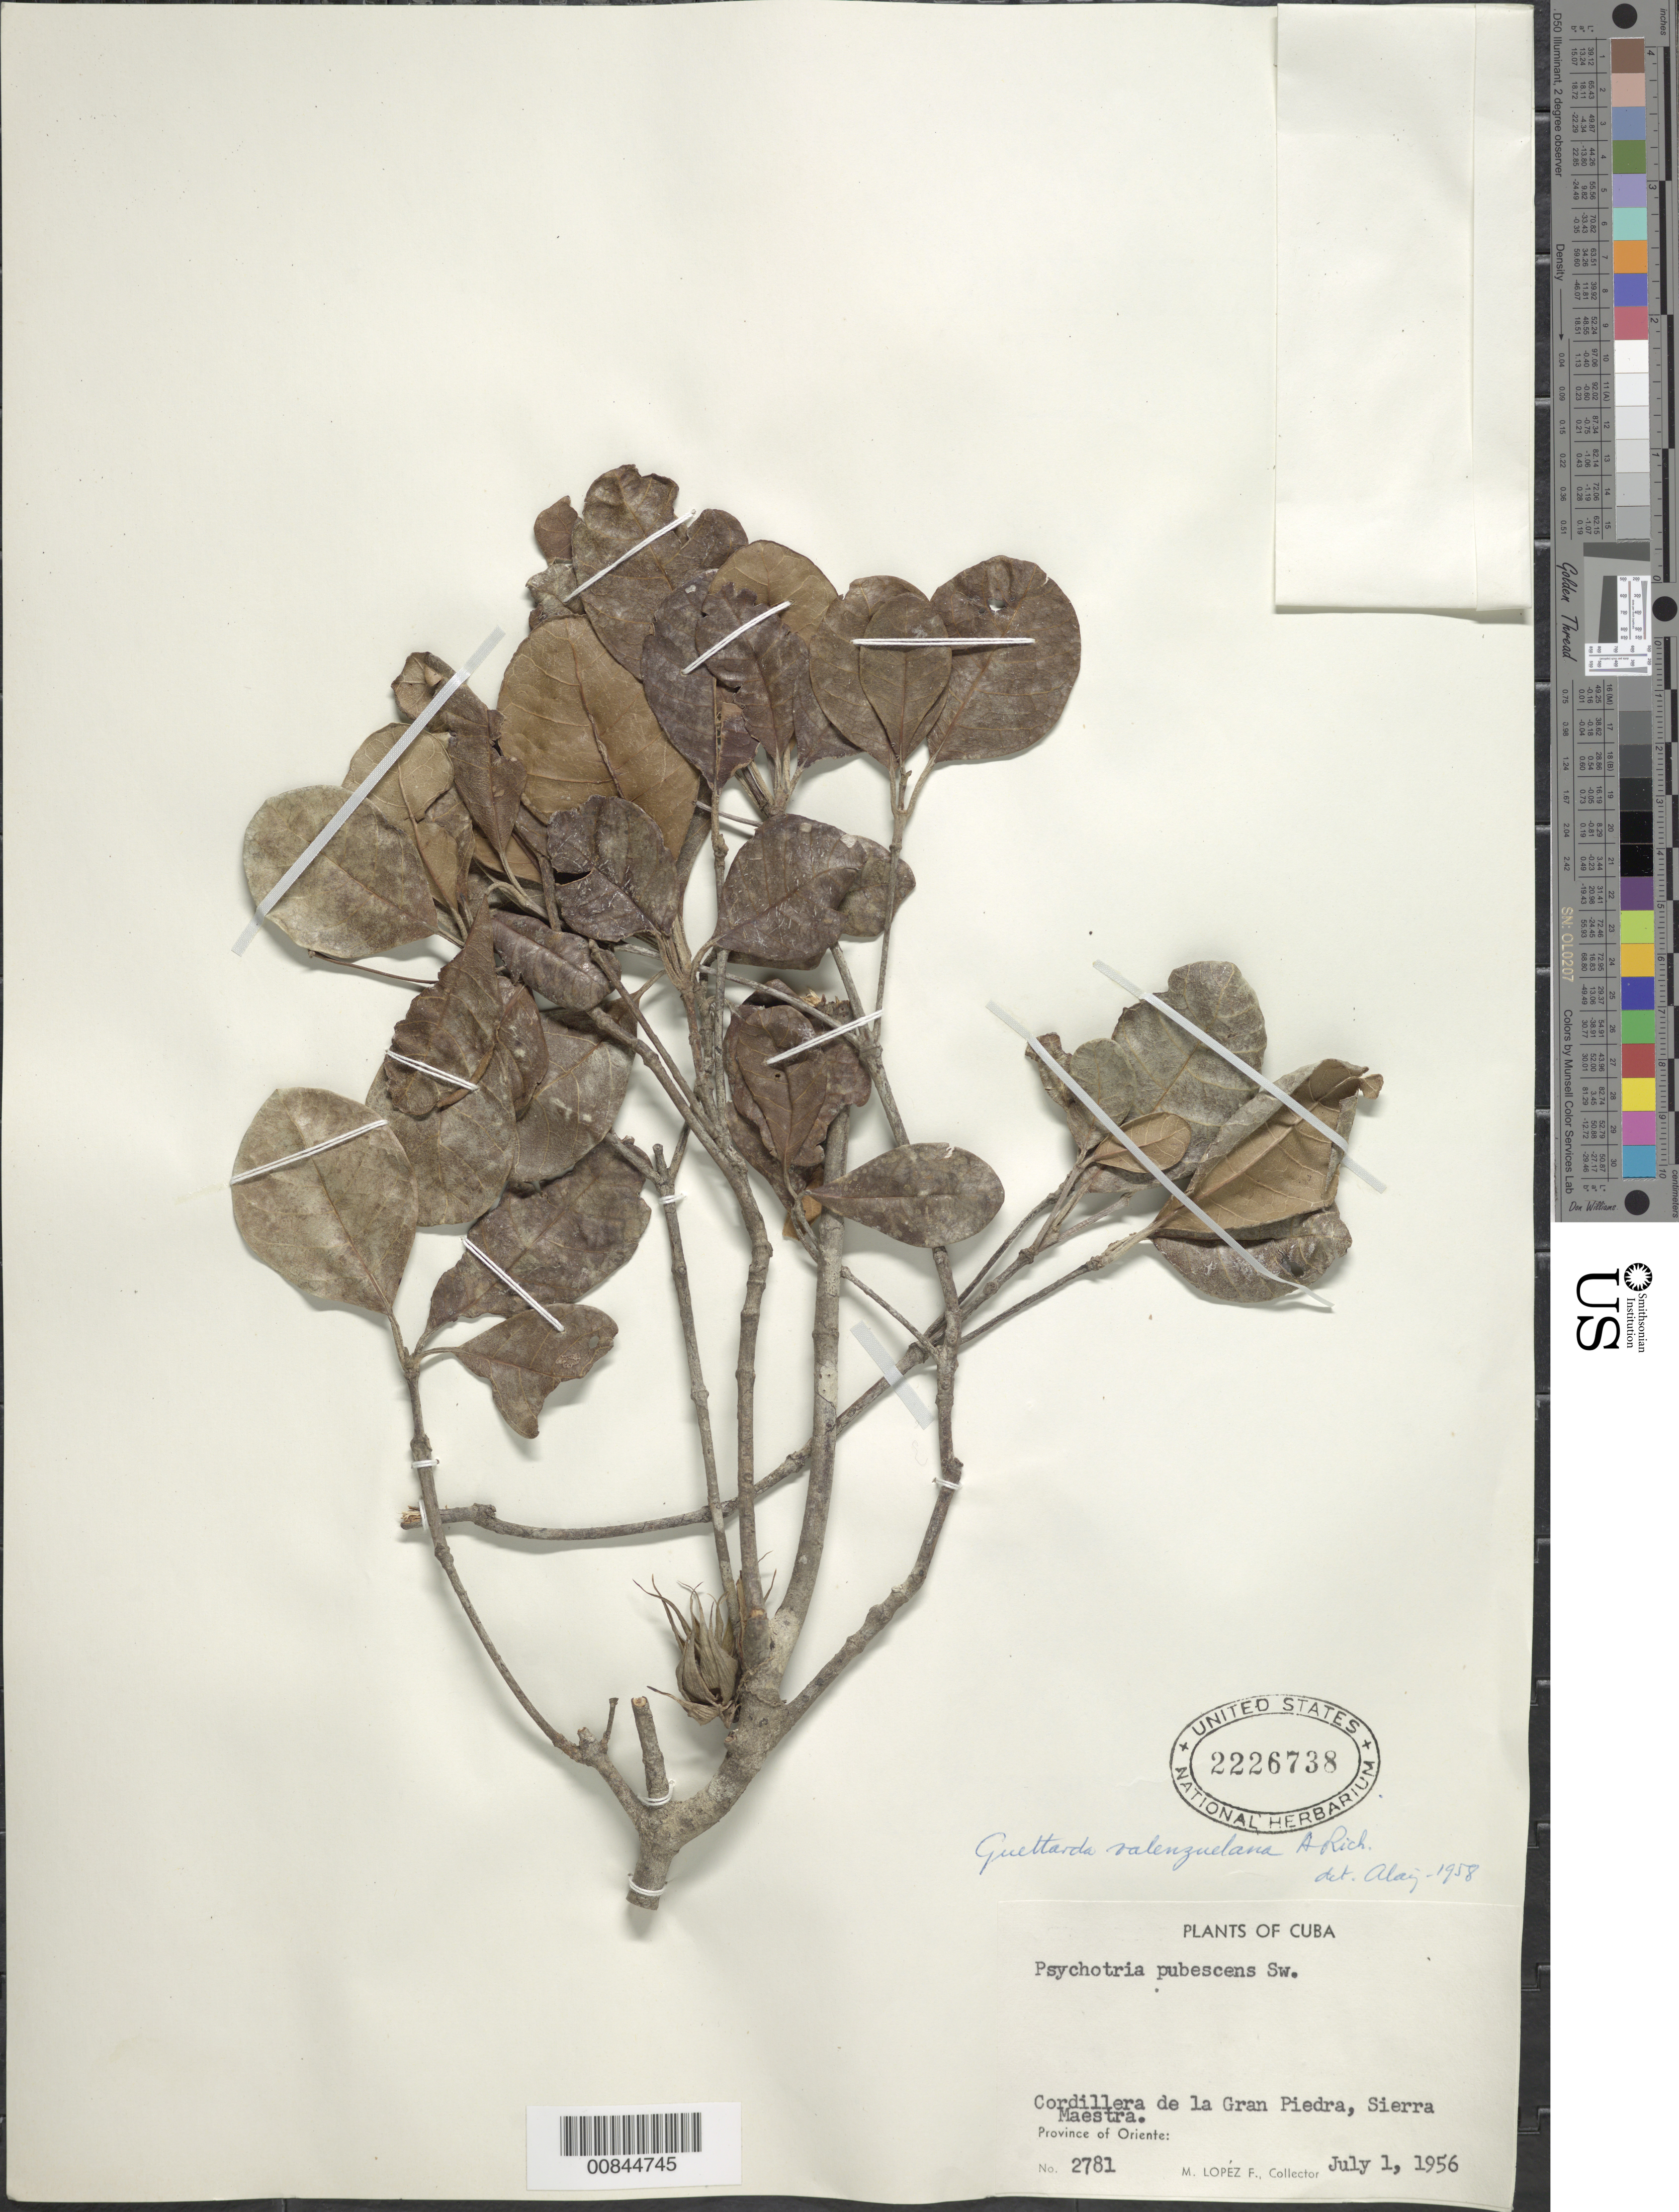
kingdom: Plantae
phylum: Tracheophyta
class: Magnoliopsida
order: Gentianales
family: Rubiaceae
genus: Guettarda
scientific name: Guettarda valenzuelana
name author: A. Rich.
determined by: Liogier, Alain H.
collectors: M. López Figueiras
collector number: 2781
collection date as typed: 01 Jul 1956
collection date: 1956-07-01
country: Cuba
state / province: Oriente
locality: Cordillera de la Gran Piedra, Sierra Maestra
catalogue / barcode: US 2226738